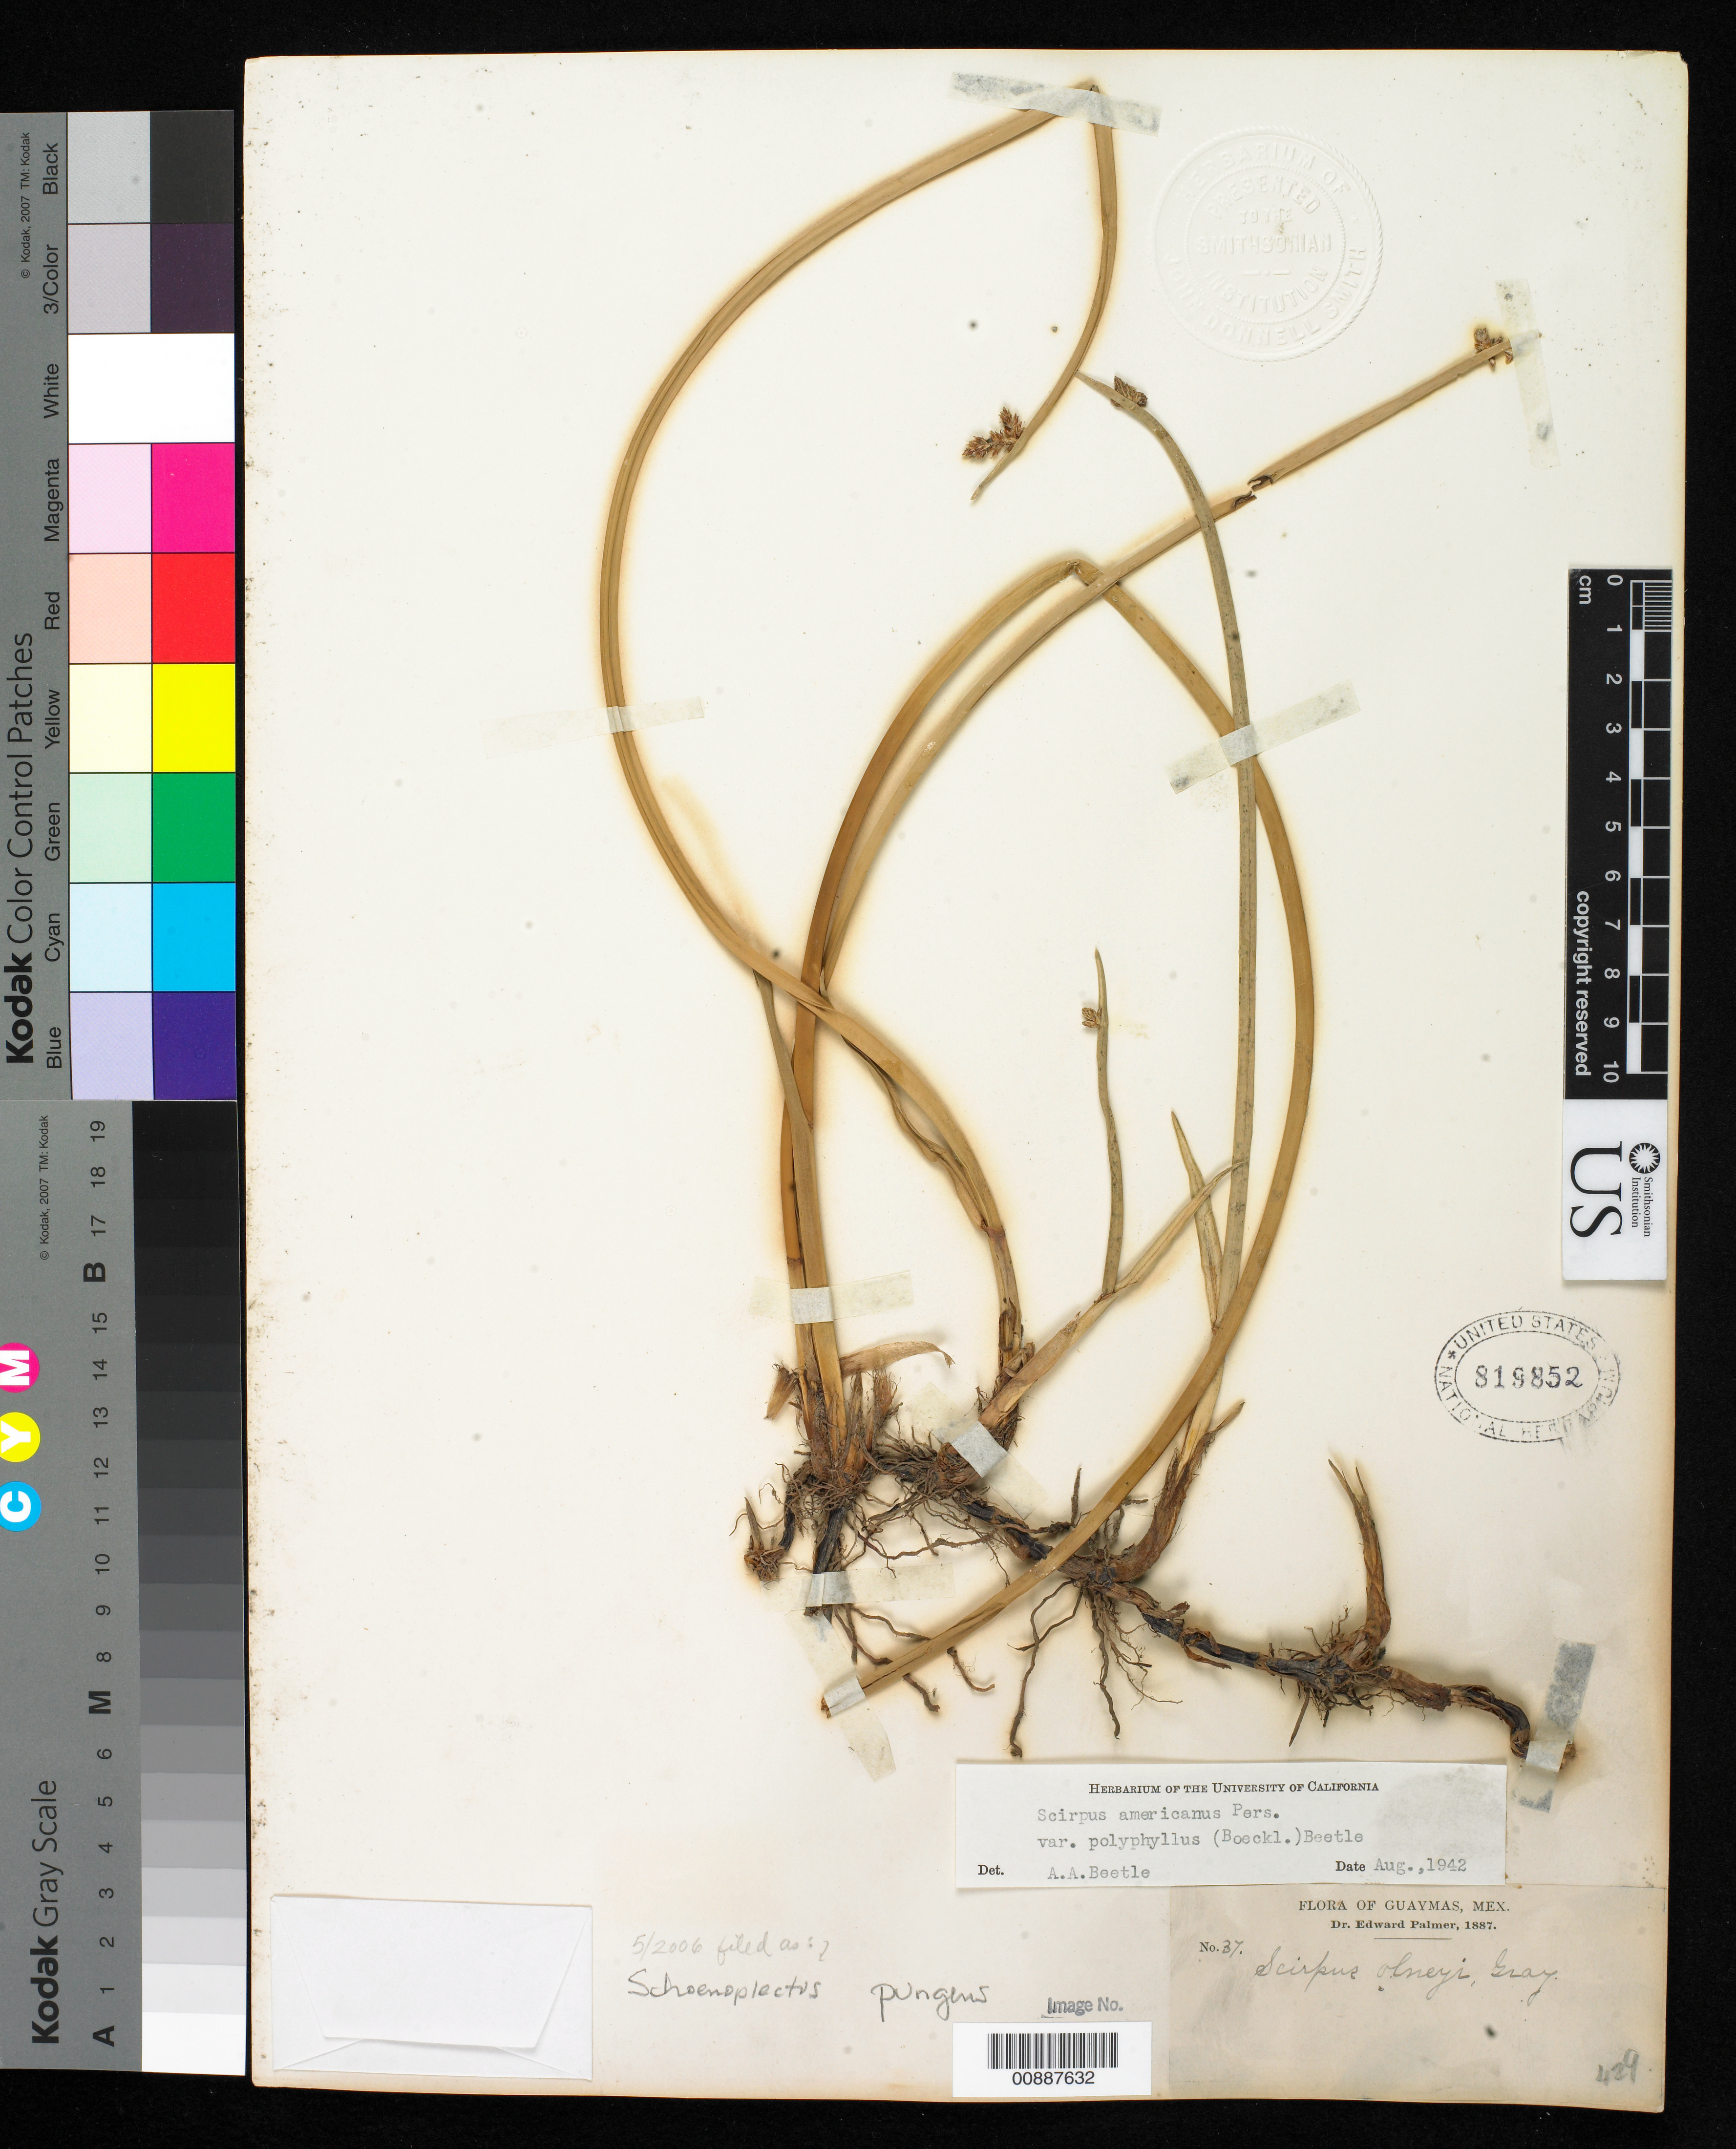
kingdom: Plantae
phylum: Tracheophyta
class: Liliopsida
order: Poales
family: Cyperaceae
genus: Schoenoplectus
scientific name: Schoenoplectus pungens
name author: (Vahl) Palla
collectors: E. Palmer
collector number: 37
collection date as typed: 1887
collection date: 1887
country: Mexico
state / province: Sonora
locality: Guaymas, Sonora.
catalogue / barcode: US 819852